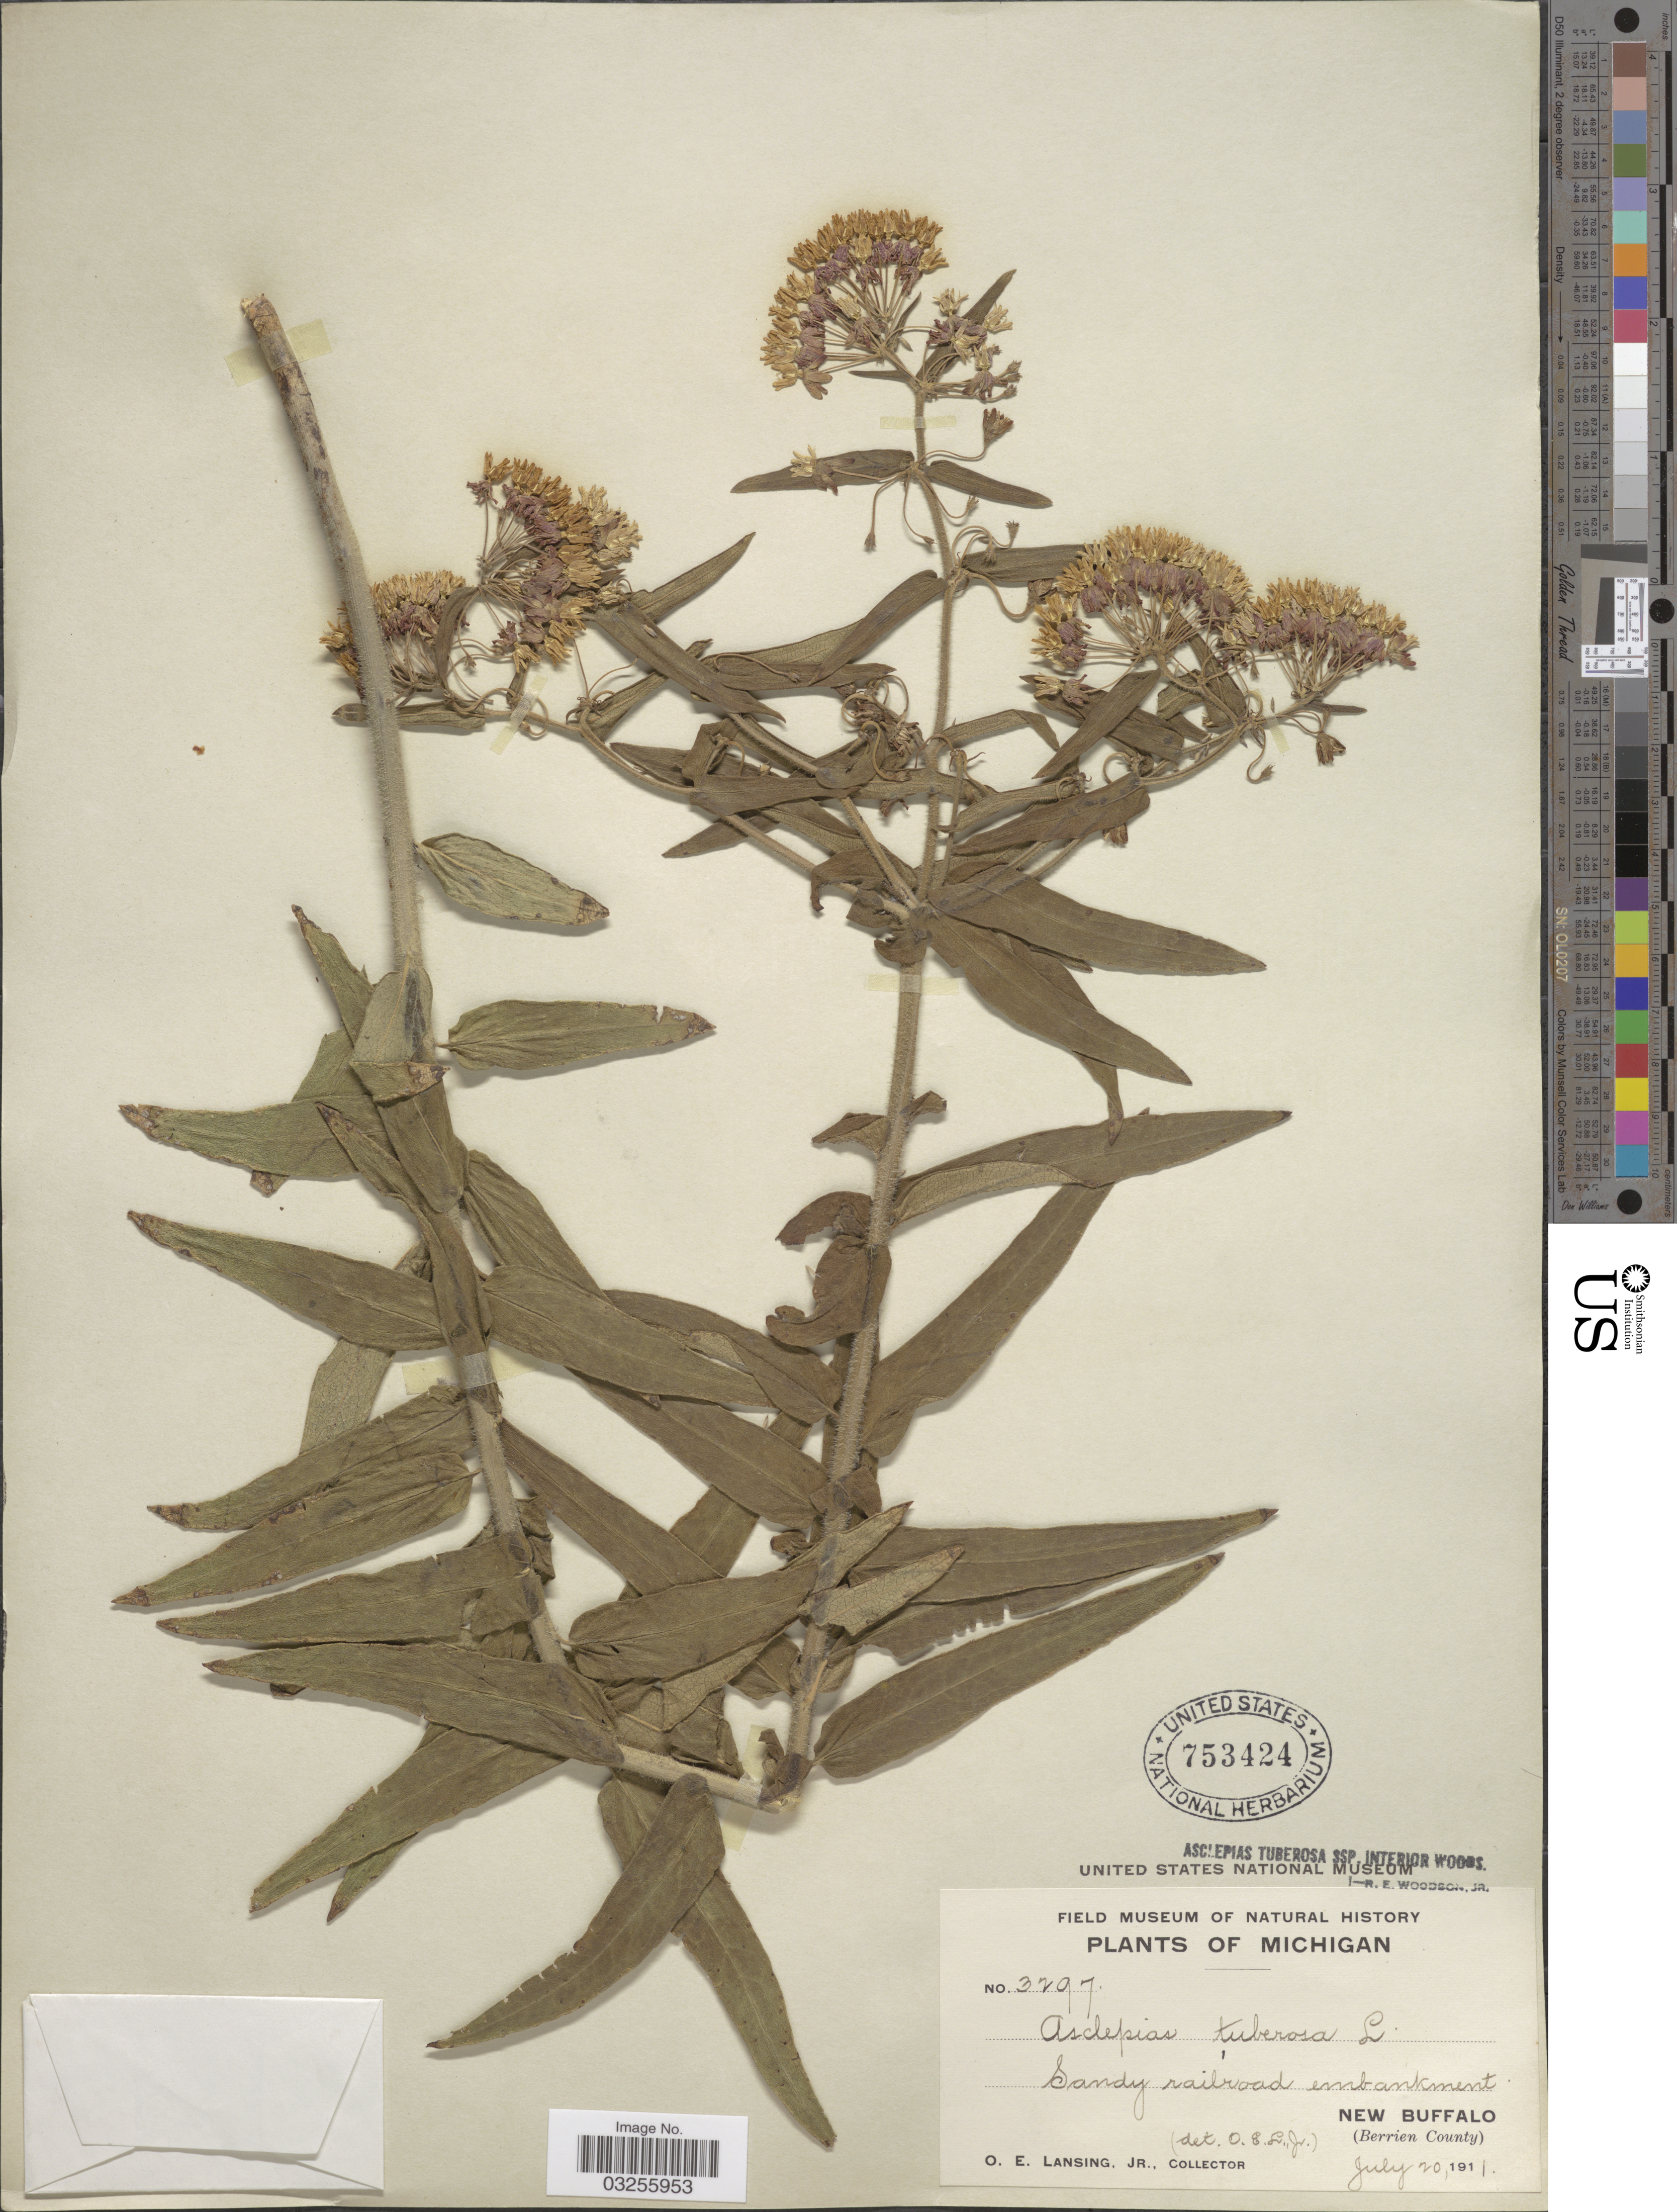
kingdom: Plantae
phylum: Tracheophyta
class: Magnoliopsida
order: Gentianales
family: Apocynaceae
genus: Asclepias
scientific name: Asclepias tuberosa subsp. interior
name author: Woodson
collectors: O. Lansing Jr.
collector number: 3297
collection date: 1911-07-20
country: United States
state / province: Michigan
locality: Sandy railroad embankment. New Buffalo (Berrien County).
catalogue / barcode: US 753424